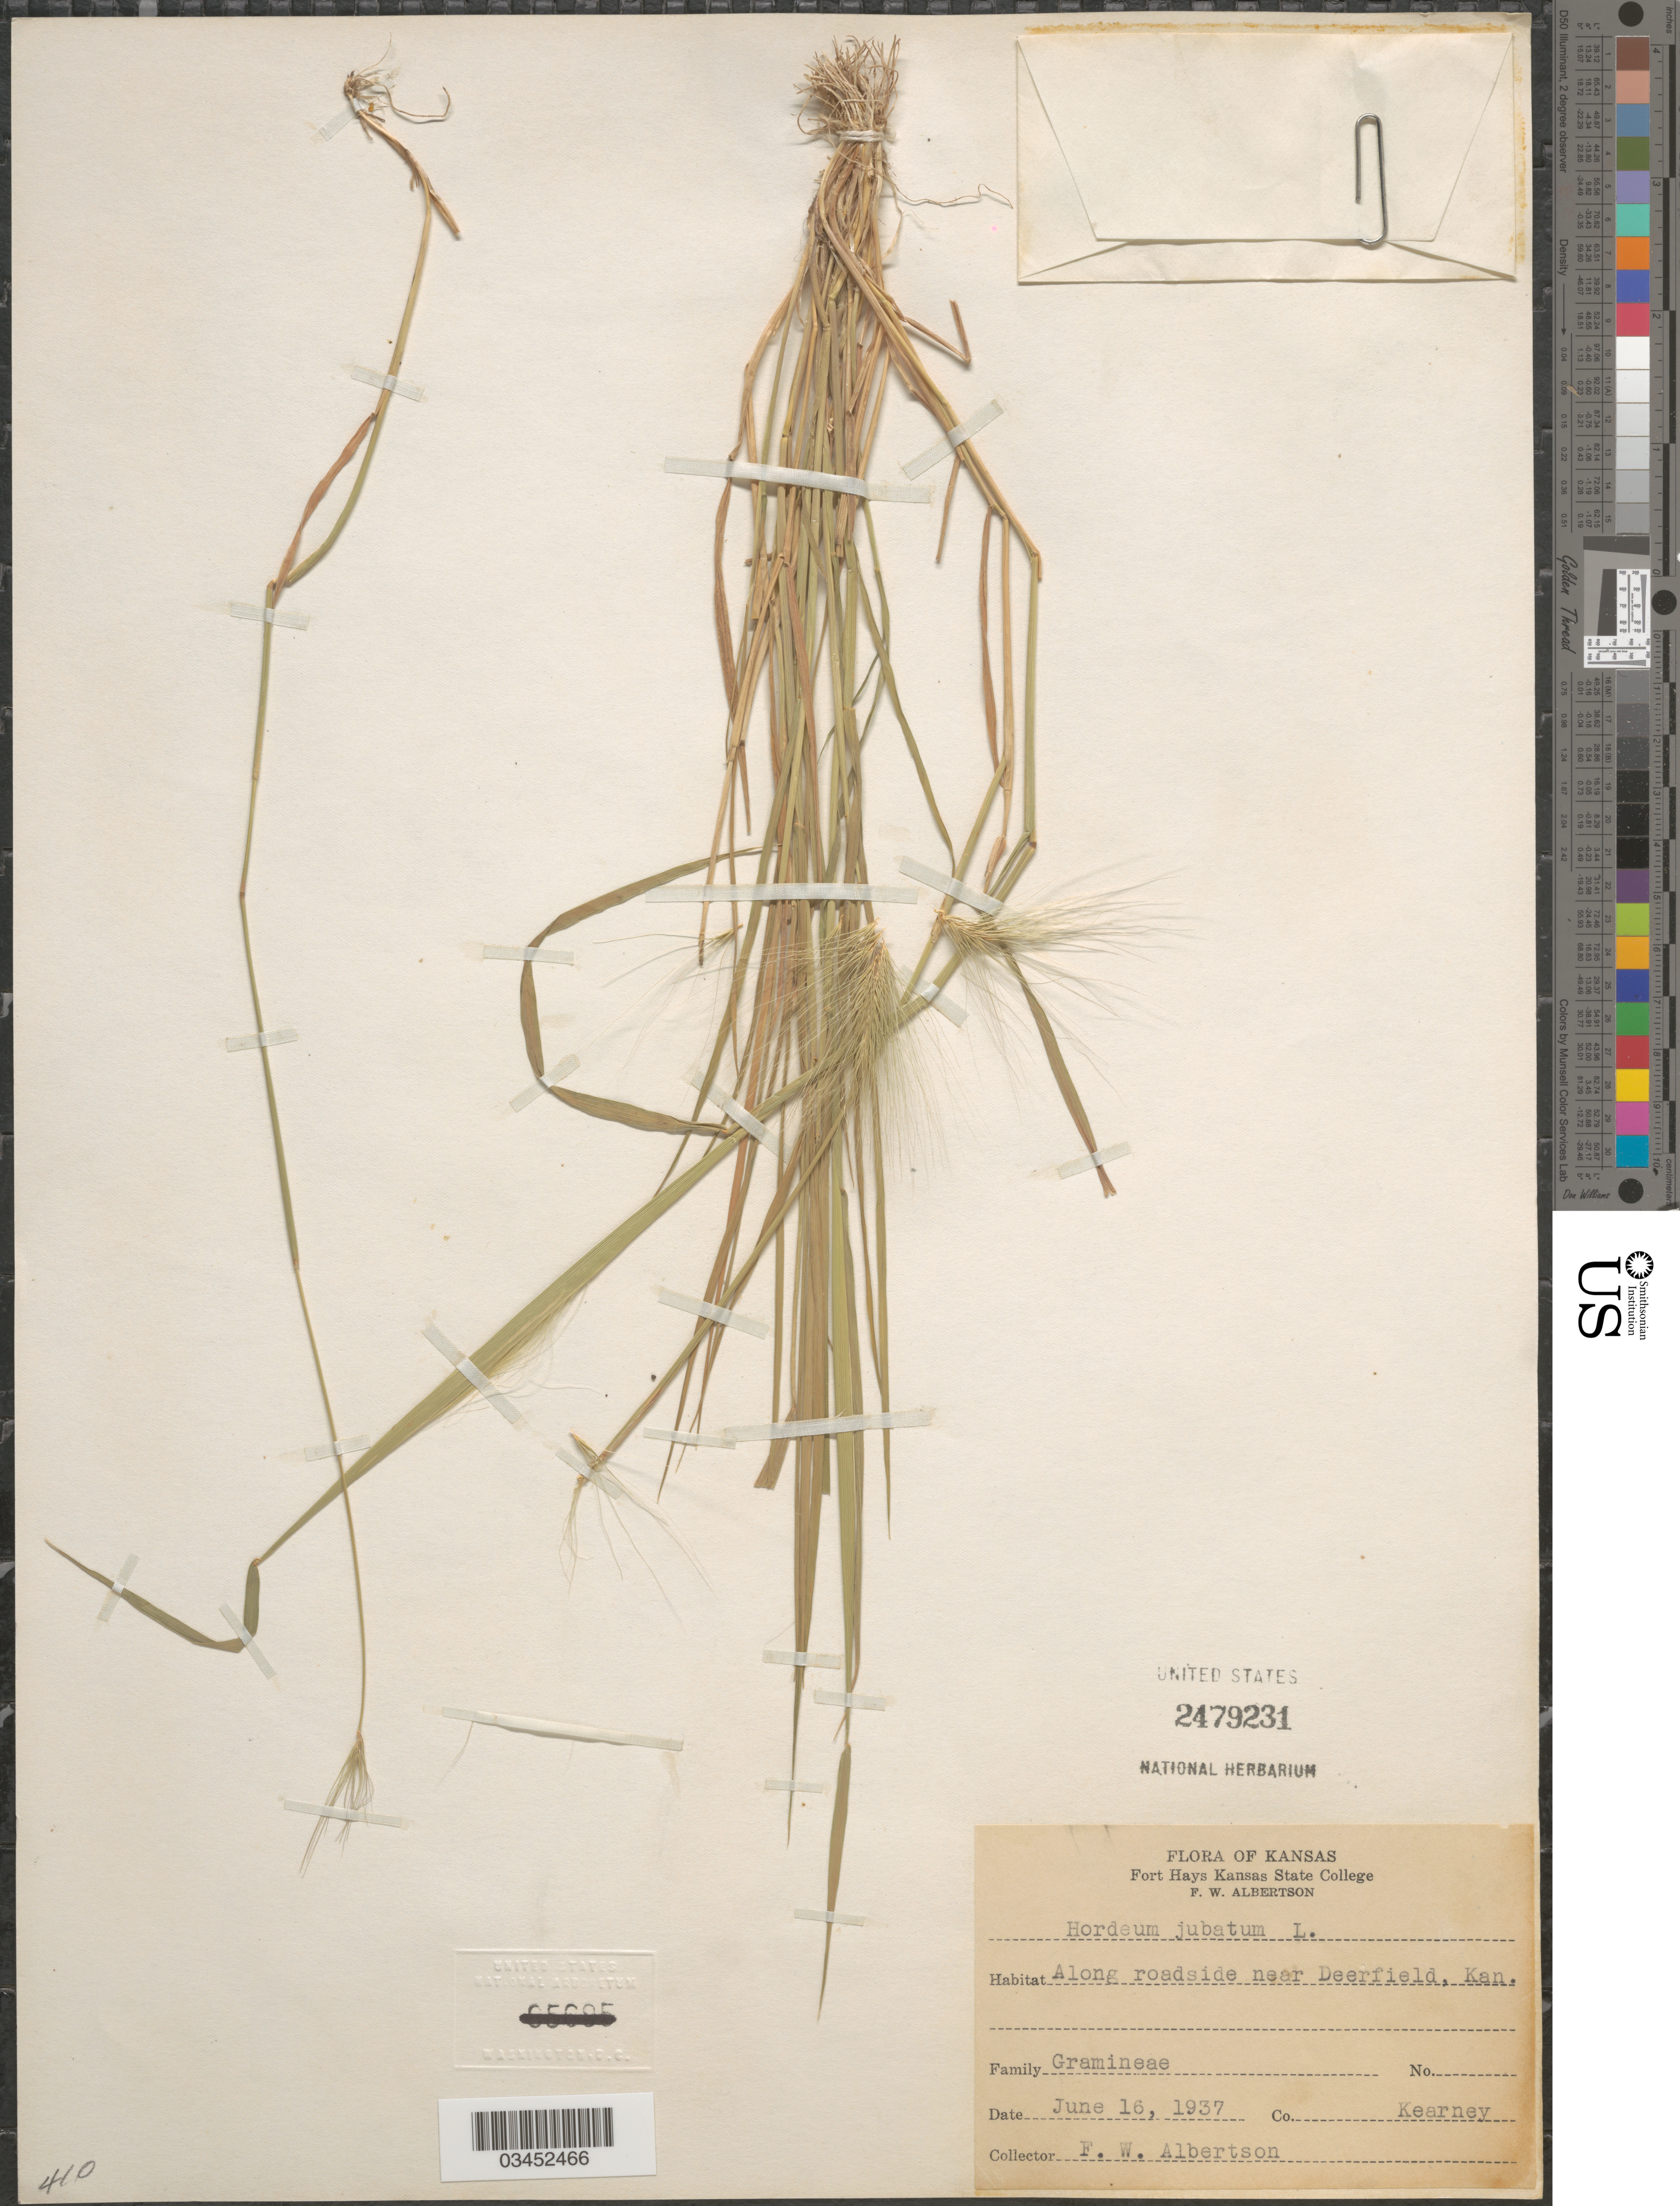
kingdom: Plantae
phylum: Tracheophyta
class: Liliopsida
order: Poales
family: Poaceae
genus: Hordeum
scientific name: Hordeum jubatum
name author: L.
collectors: F. Albertson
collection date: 1937-06-16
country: United States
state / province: Kansas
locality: Along roadside near Deerfield, Kan. Co. Kearney.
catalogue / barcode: US 2479231